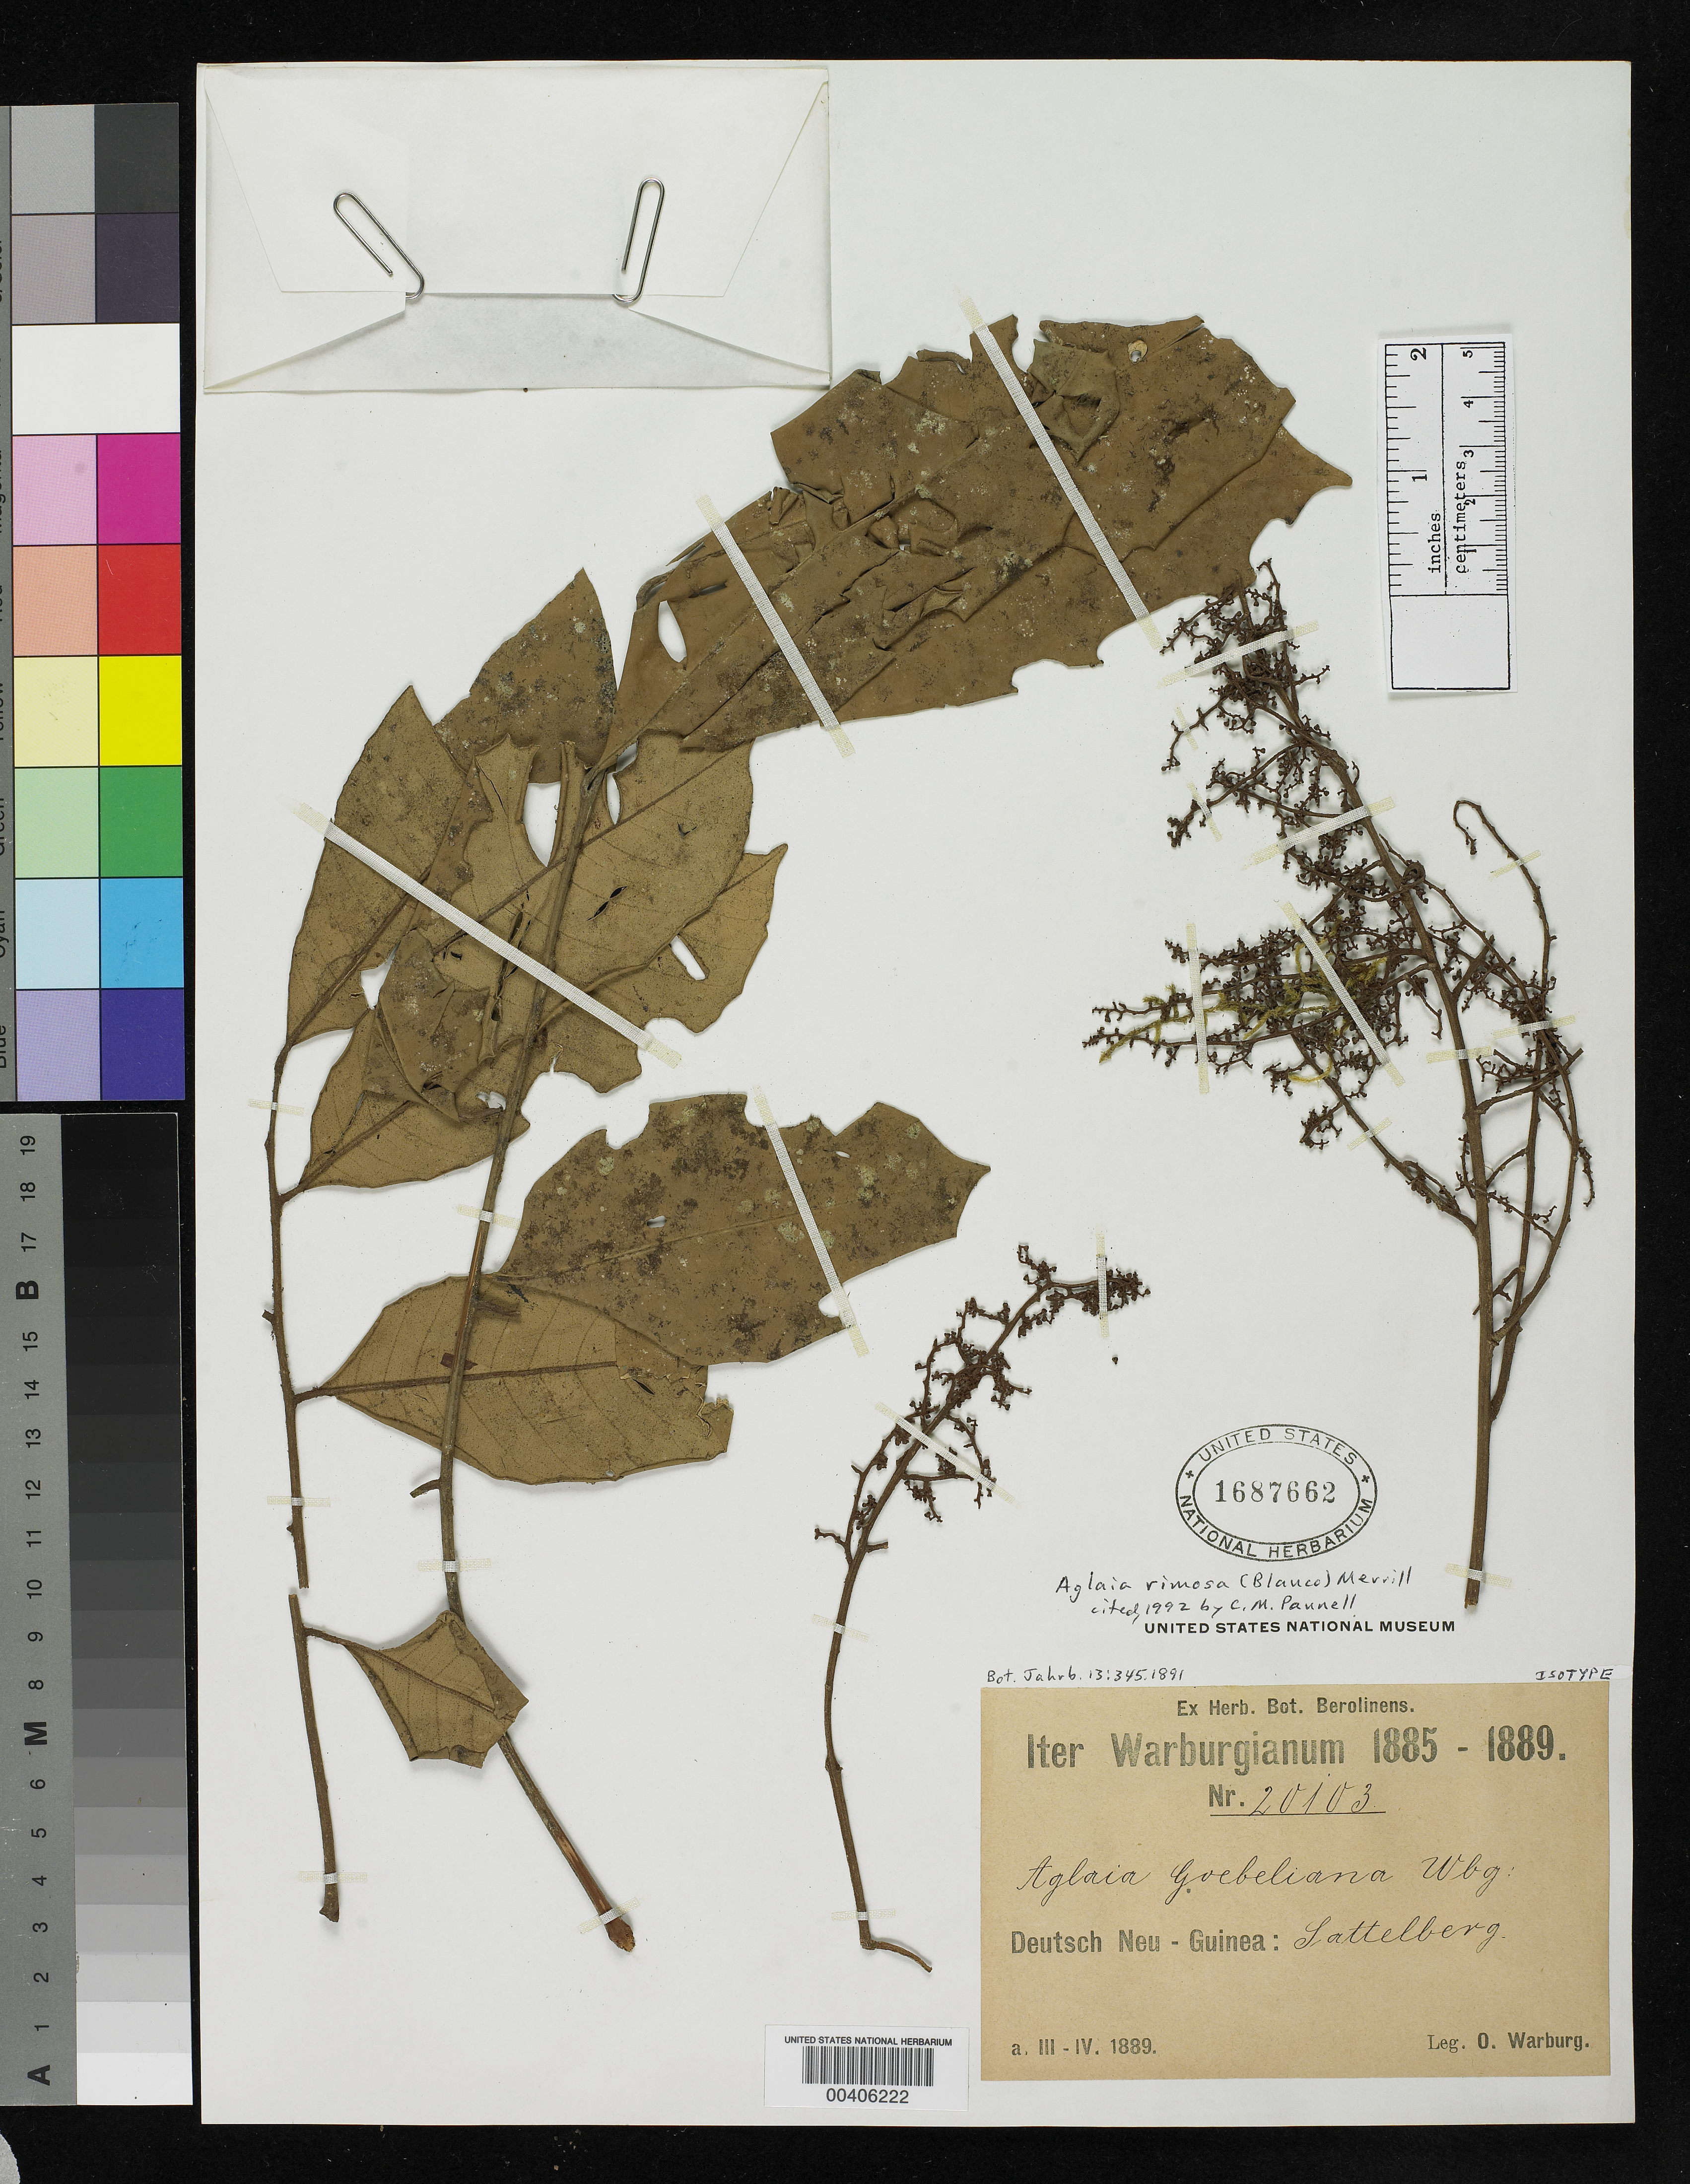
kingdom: Plantae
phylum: Tracheophyta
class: Magnoliopsida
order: Sapindales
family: Meliaceae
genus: Aglaia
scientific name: Aglaia goebeliana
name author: Warb.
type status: Isotype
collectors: O. Warburg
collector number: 20103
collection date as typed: Mar 1889 to -- Apr 1889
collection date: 1889-03/1889-04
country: Indonesia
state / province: Papua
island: New Guinea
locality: Sattelberg. Irian Barat.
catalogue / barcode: US 1687662